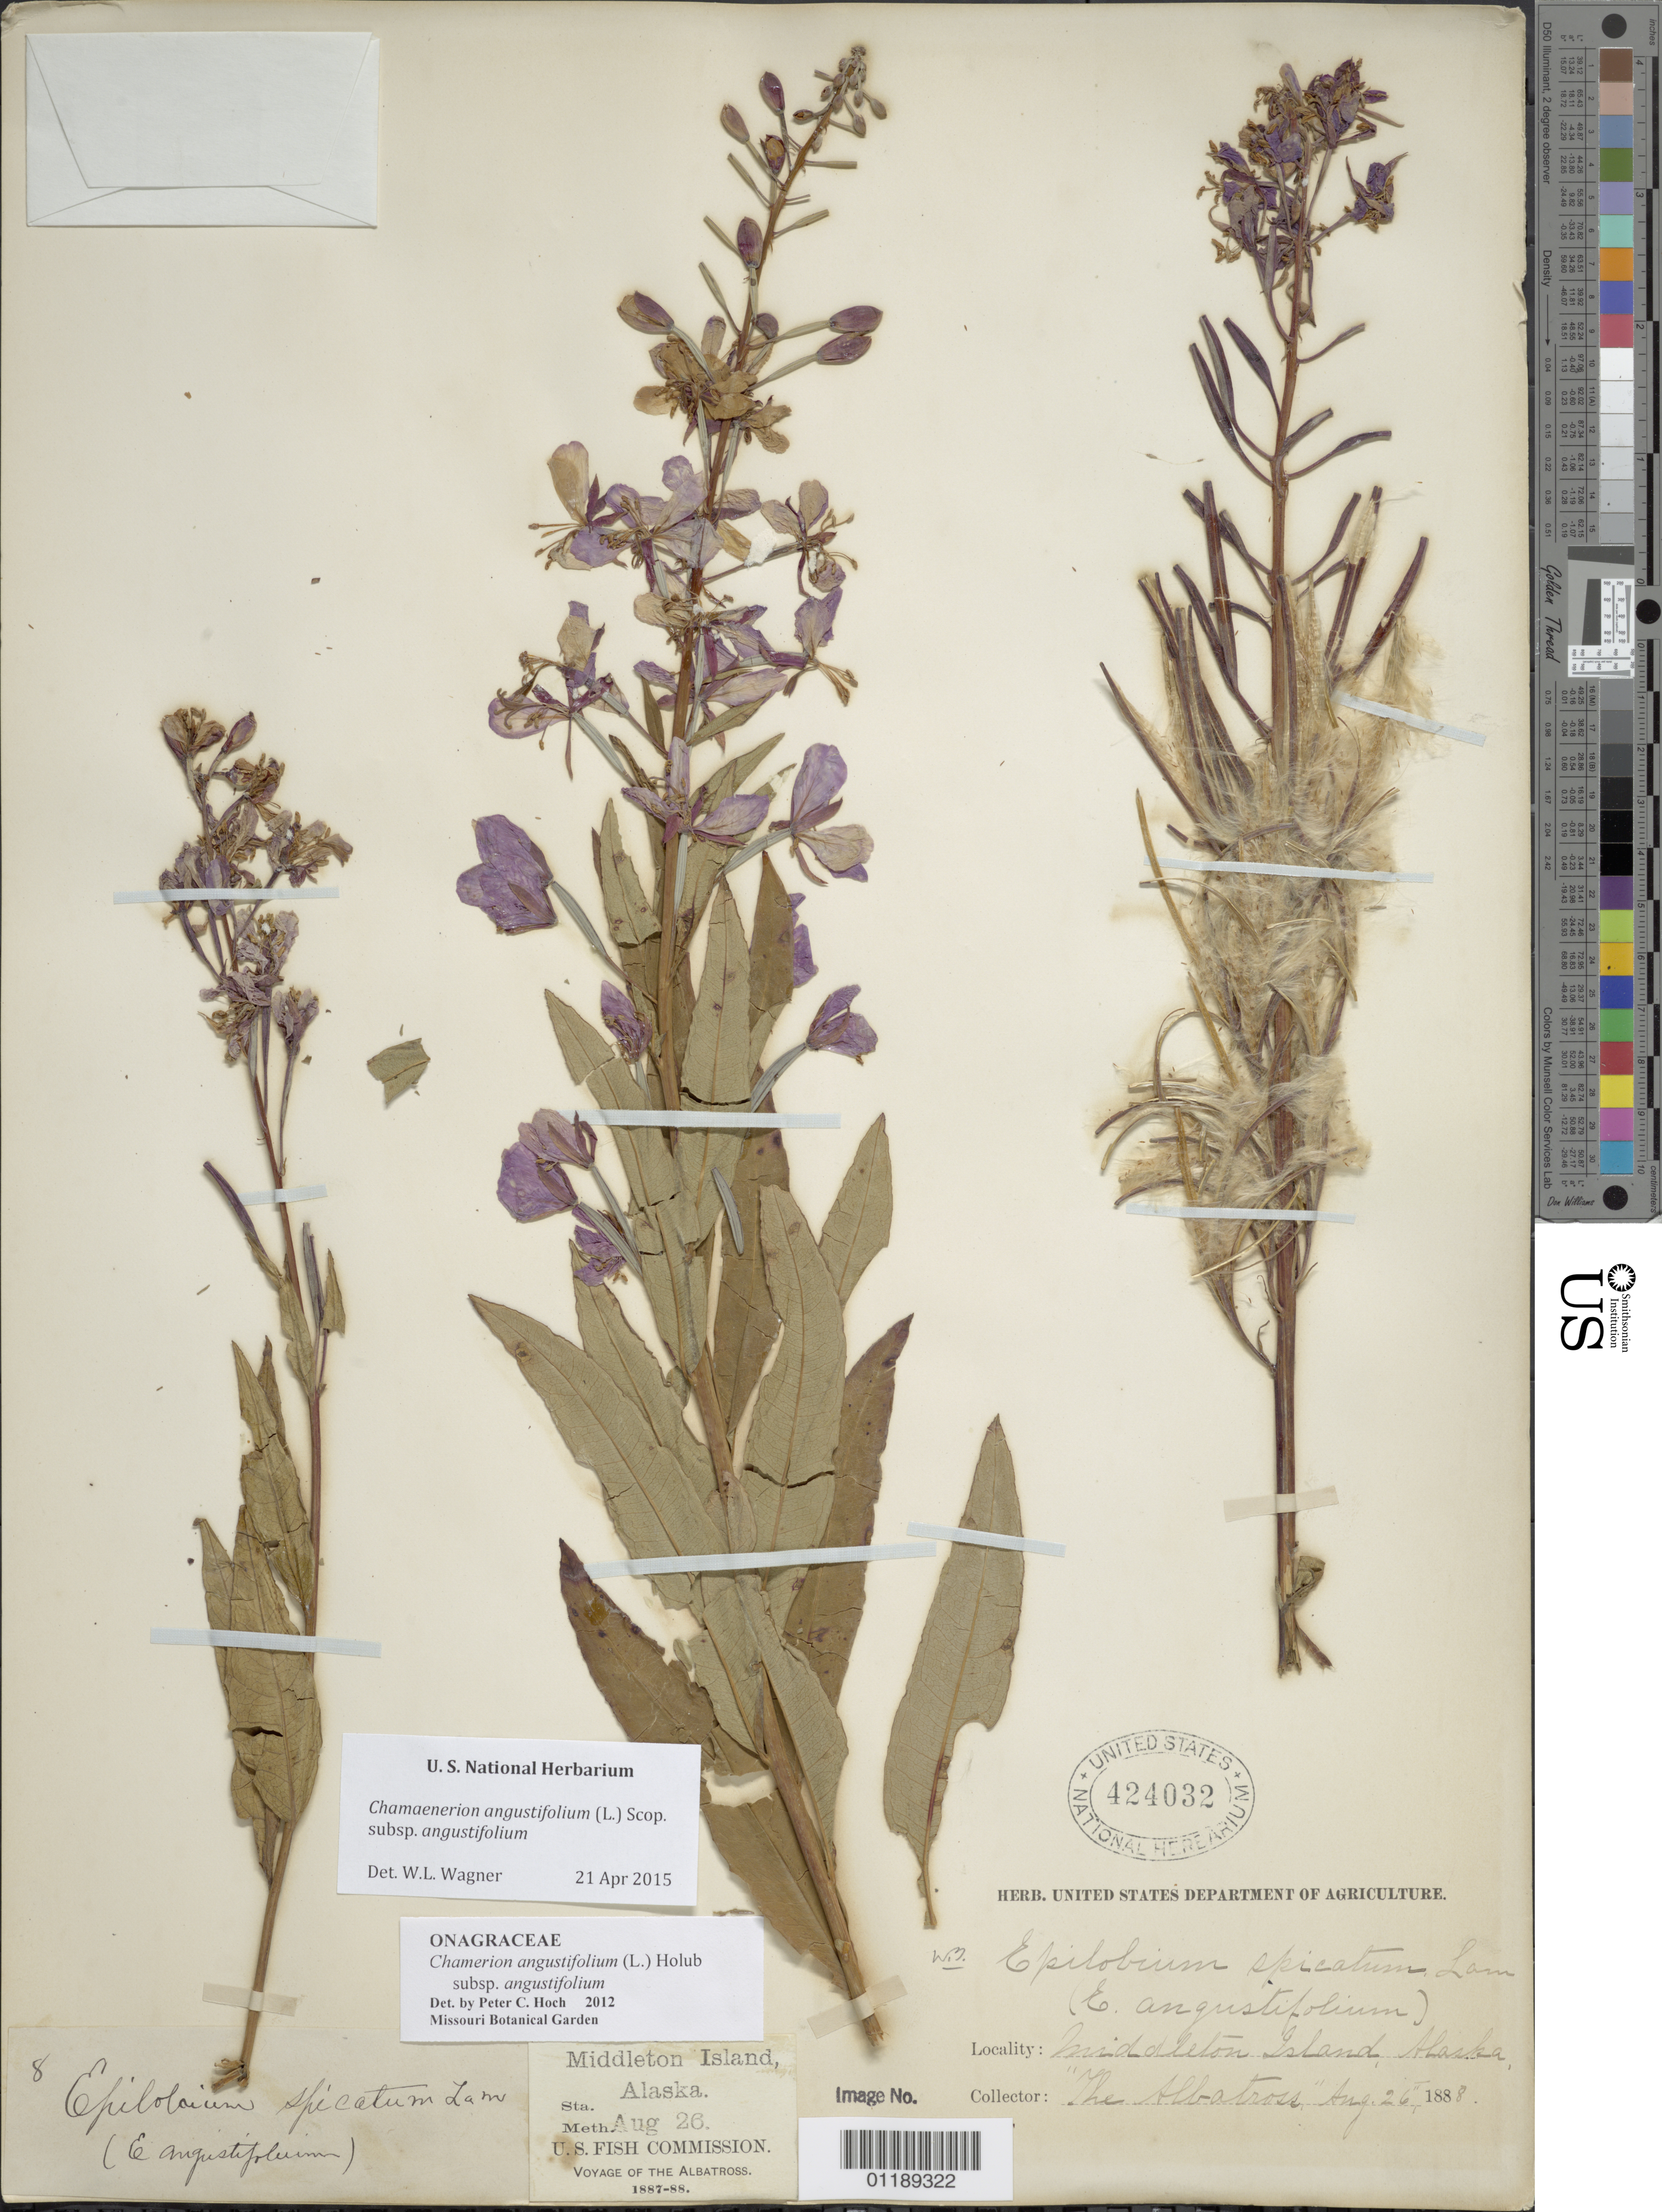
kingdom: Plantae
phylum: Tracheophyta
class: Magnoliopsida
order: Myrtales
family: Onagraceae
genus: Chamaenerion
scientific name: Chamaenerion angustifolium subsp. angustifolium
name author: (L.) Scop.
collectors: "The Albatross"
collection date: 1888-08-26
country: United States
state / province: Alaska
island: Middleton Island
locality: Midellton Island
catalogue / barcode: US 424032